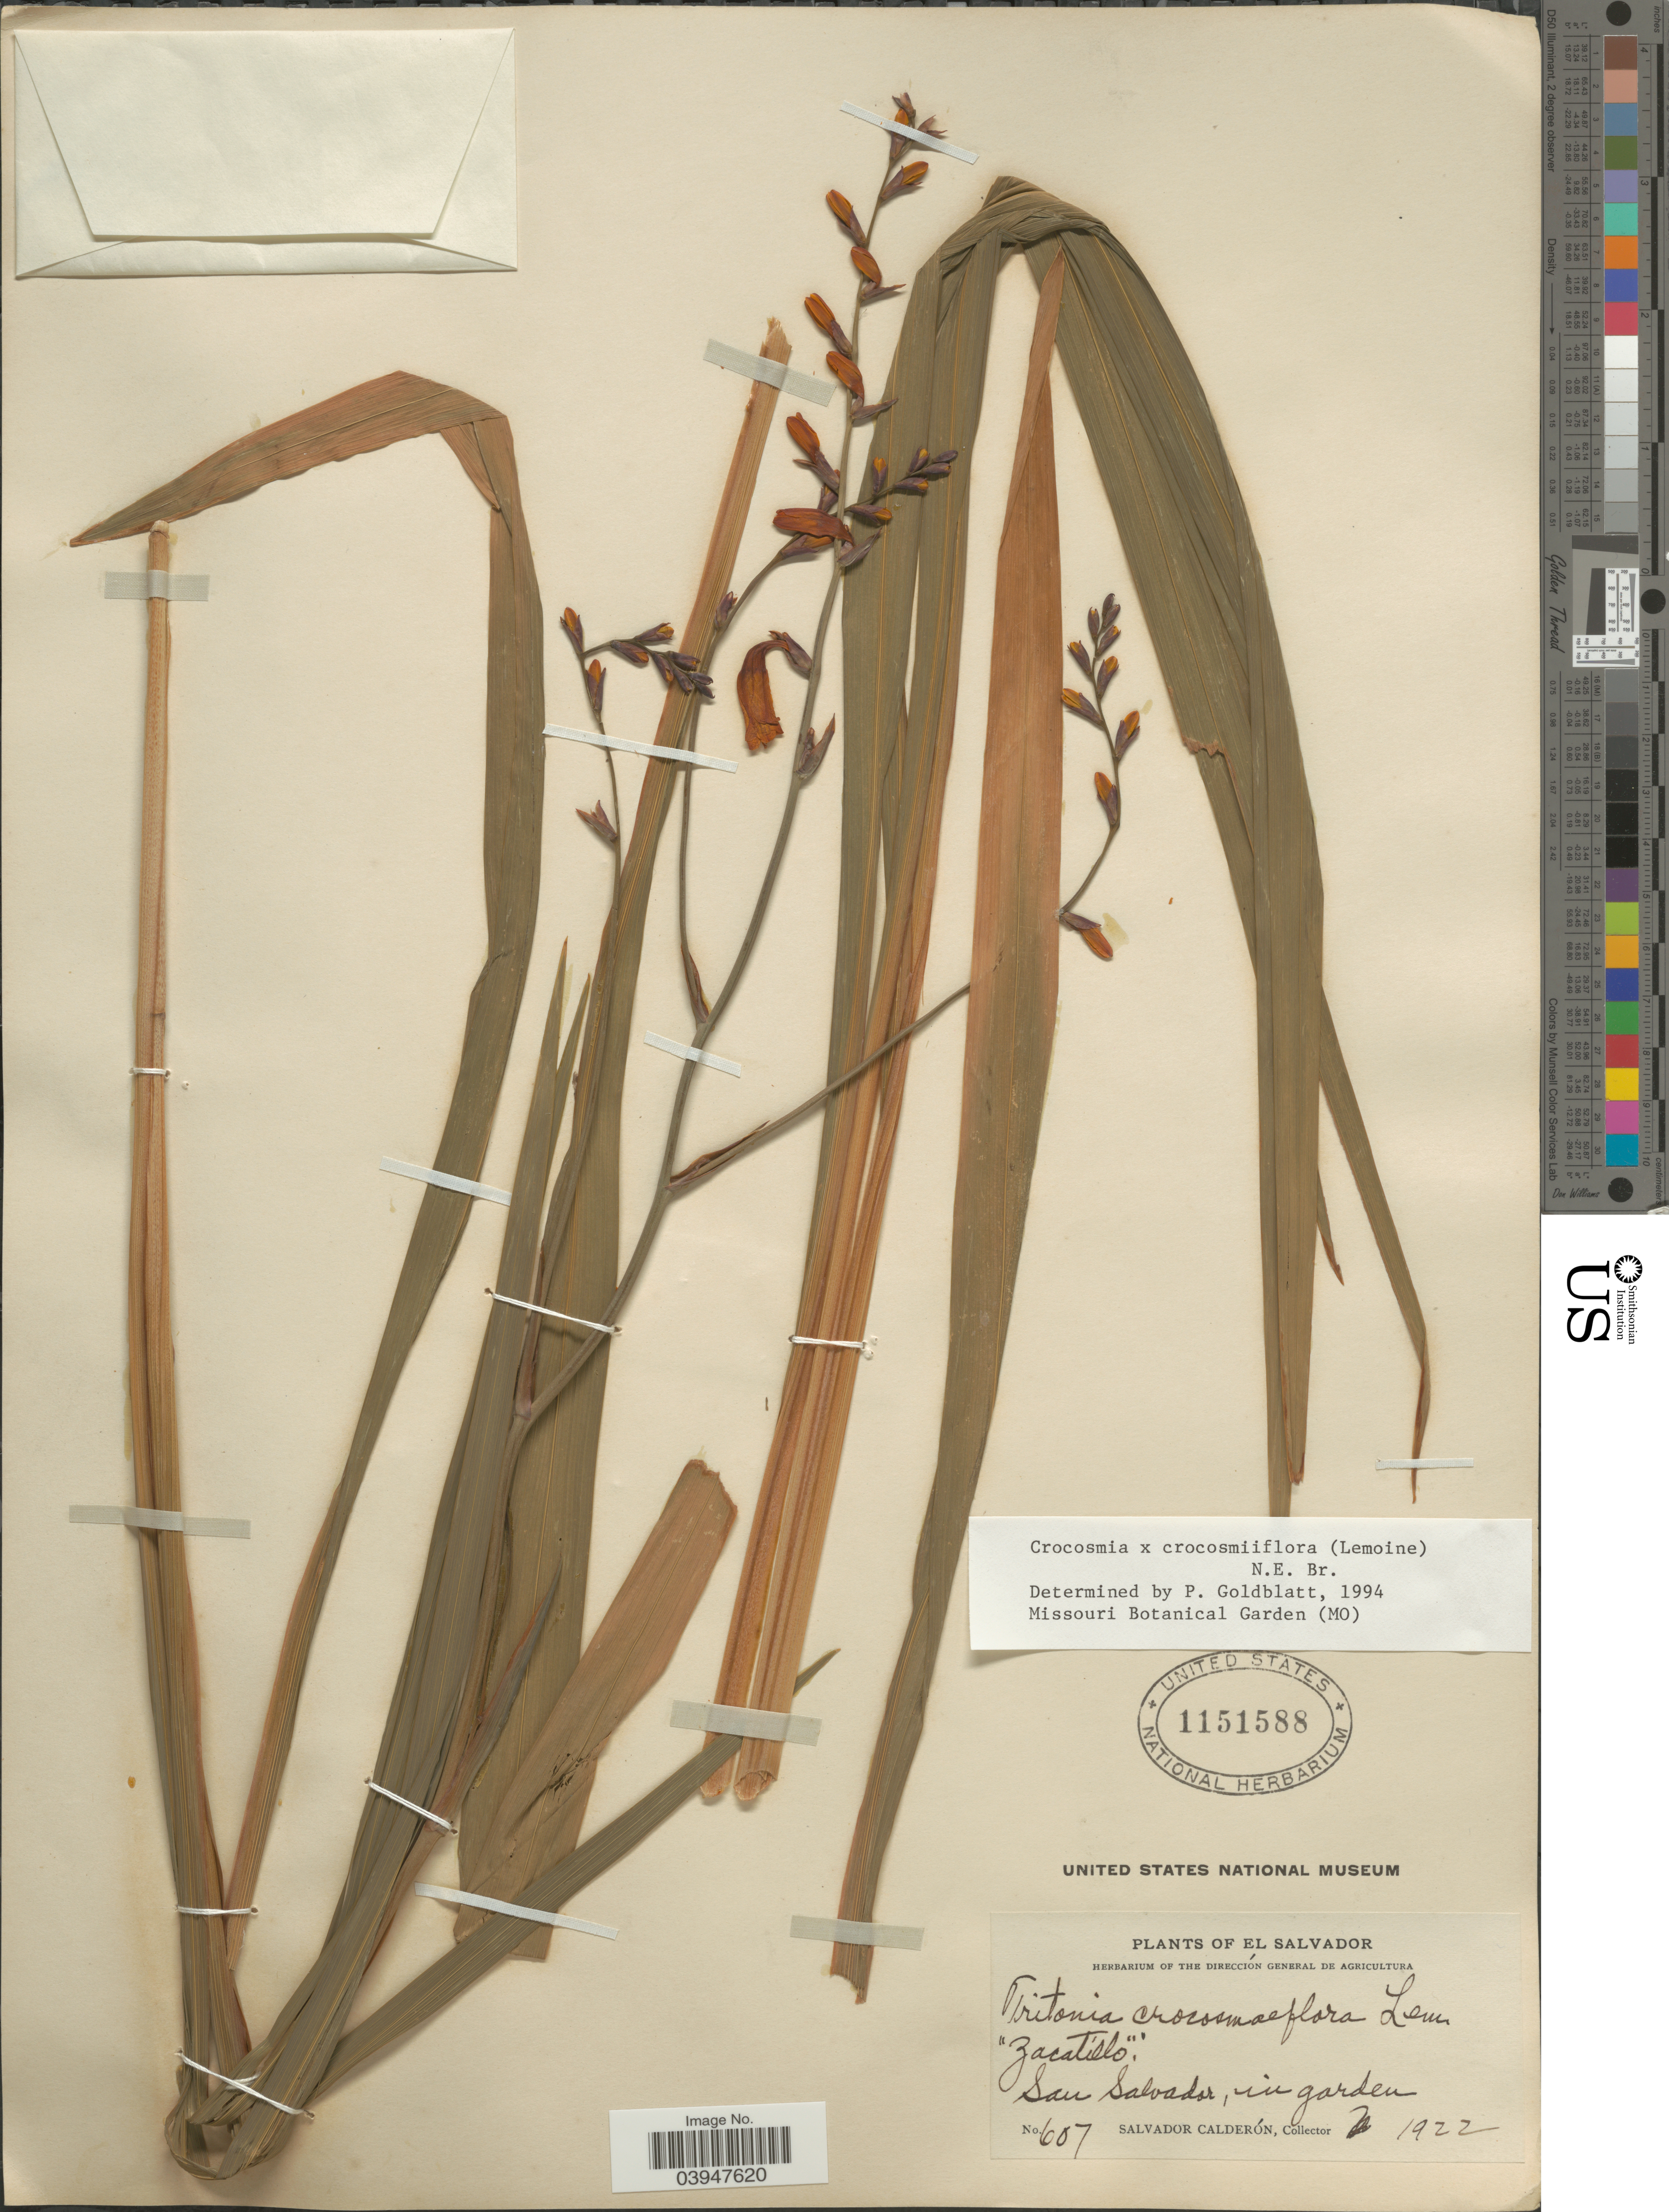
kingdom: Plantae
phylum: Tracheophyta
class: Liliopsida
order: Asparagales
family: Iridaceae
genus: Crocosmia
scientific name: Crocosmia x crocosmiiflora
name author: (Lemoine) N.E. Br.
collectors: S. Calderón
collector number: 607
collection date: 1922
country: El Salvador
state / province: San Salvador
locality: In garden.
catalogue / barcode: US 1151588